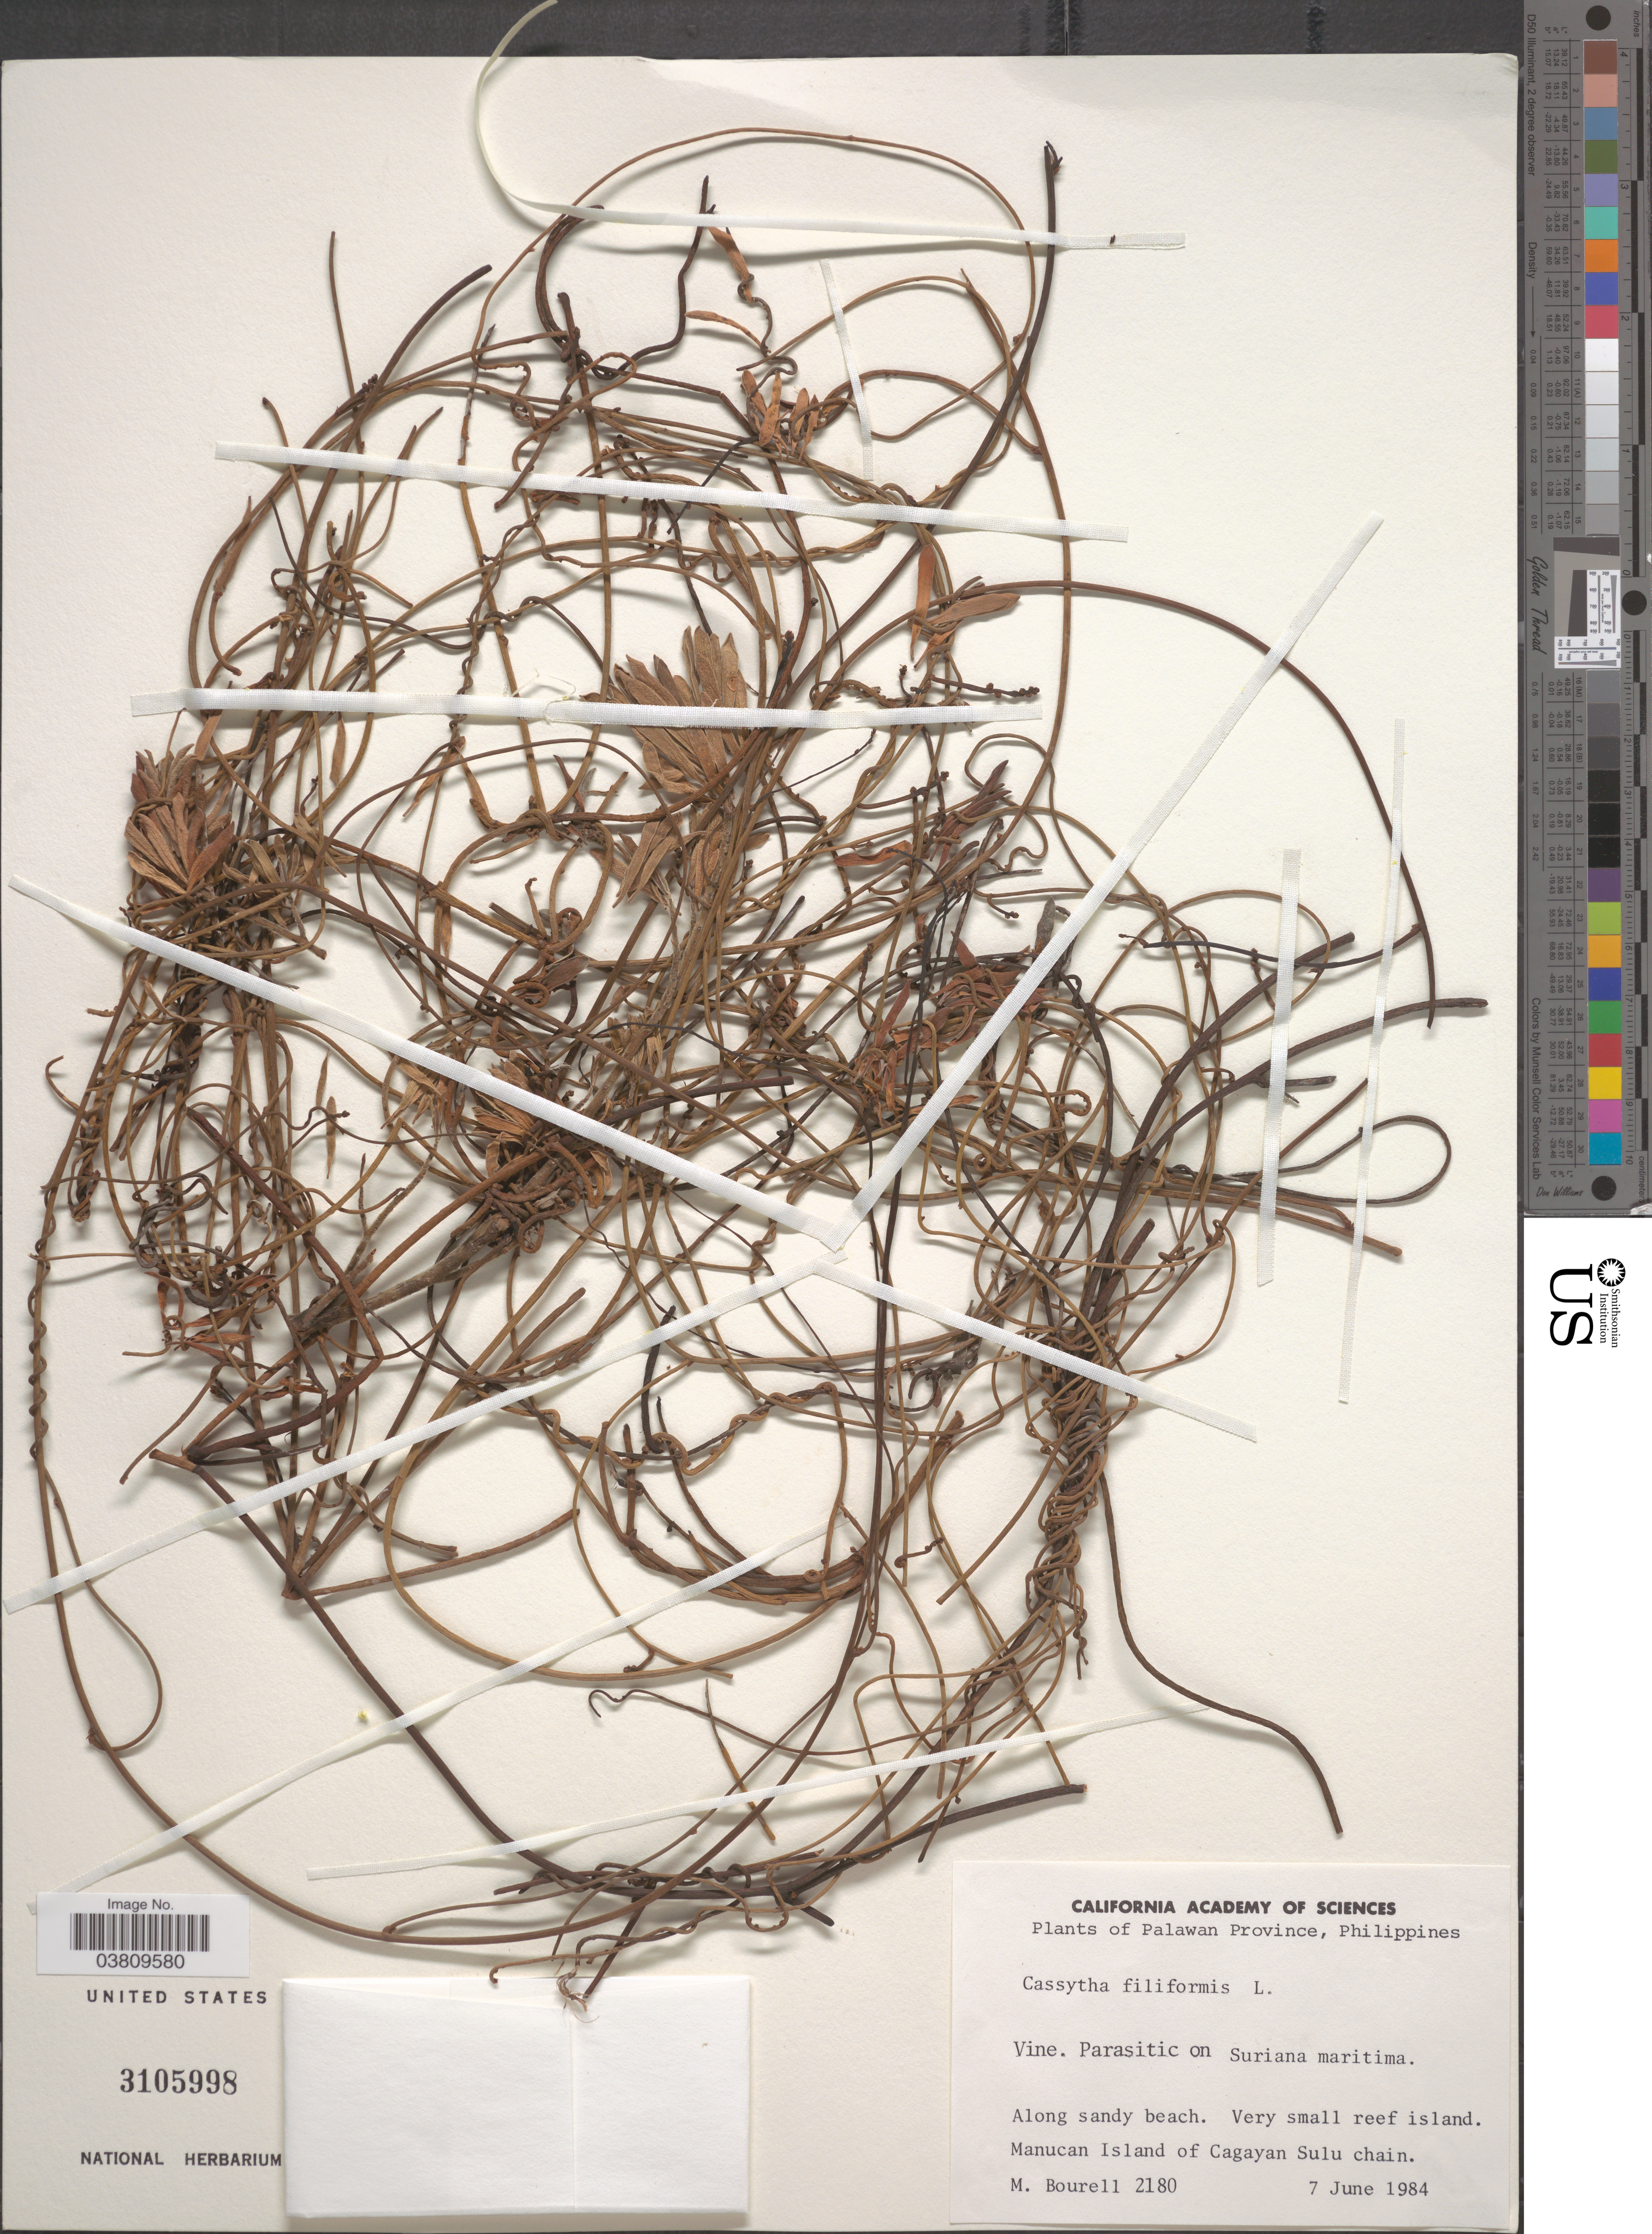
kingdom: Plantae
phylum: Tracheophyta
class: Magnoliopsida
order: Laurales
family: Lauraceae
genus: Cassytha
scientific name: Cassytha filiformis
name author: L.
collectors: M. Bourell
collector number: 2180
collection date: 1984-06-07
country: Philippines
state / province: Mimaropa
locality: Palawan Province. Along sandy beach. Manucan Island of Cagayan Sulu chain.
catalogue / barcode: US 3105998